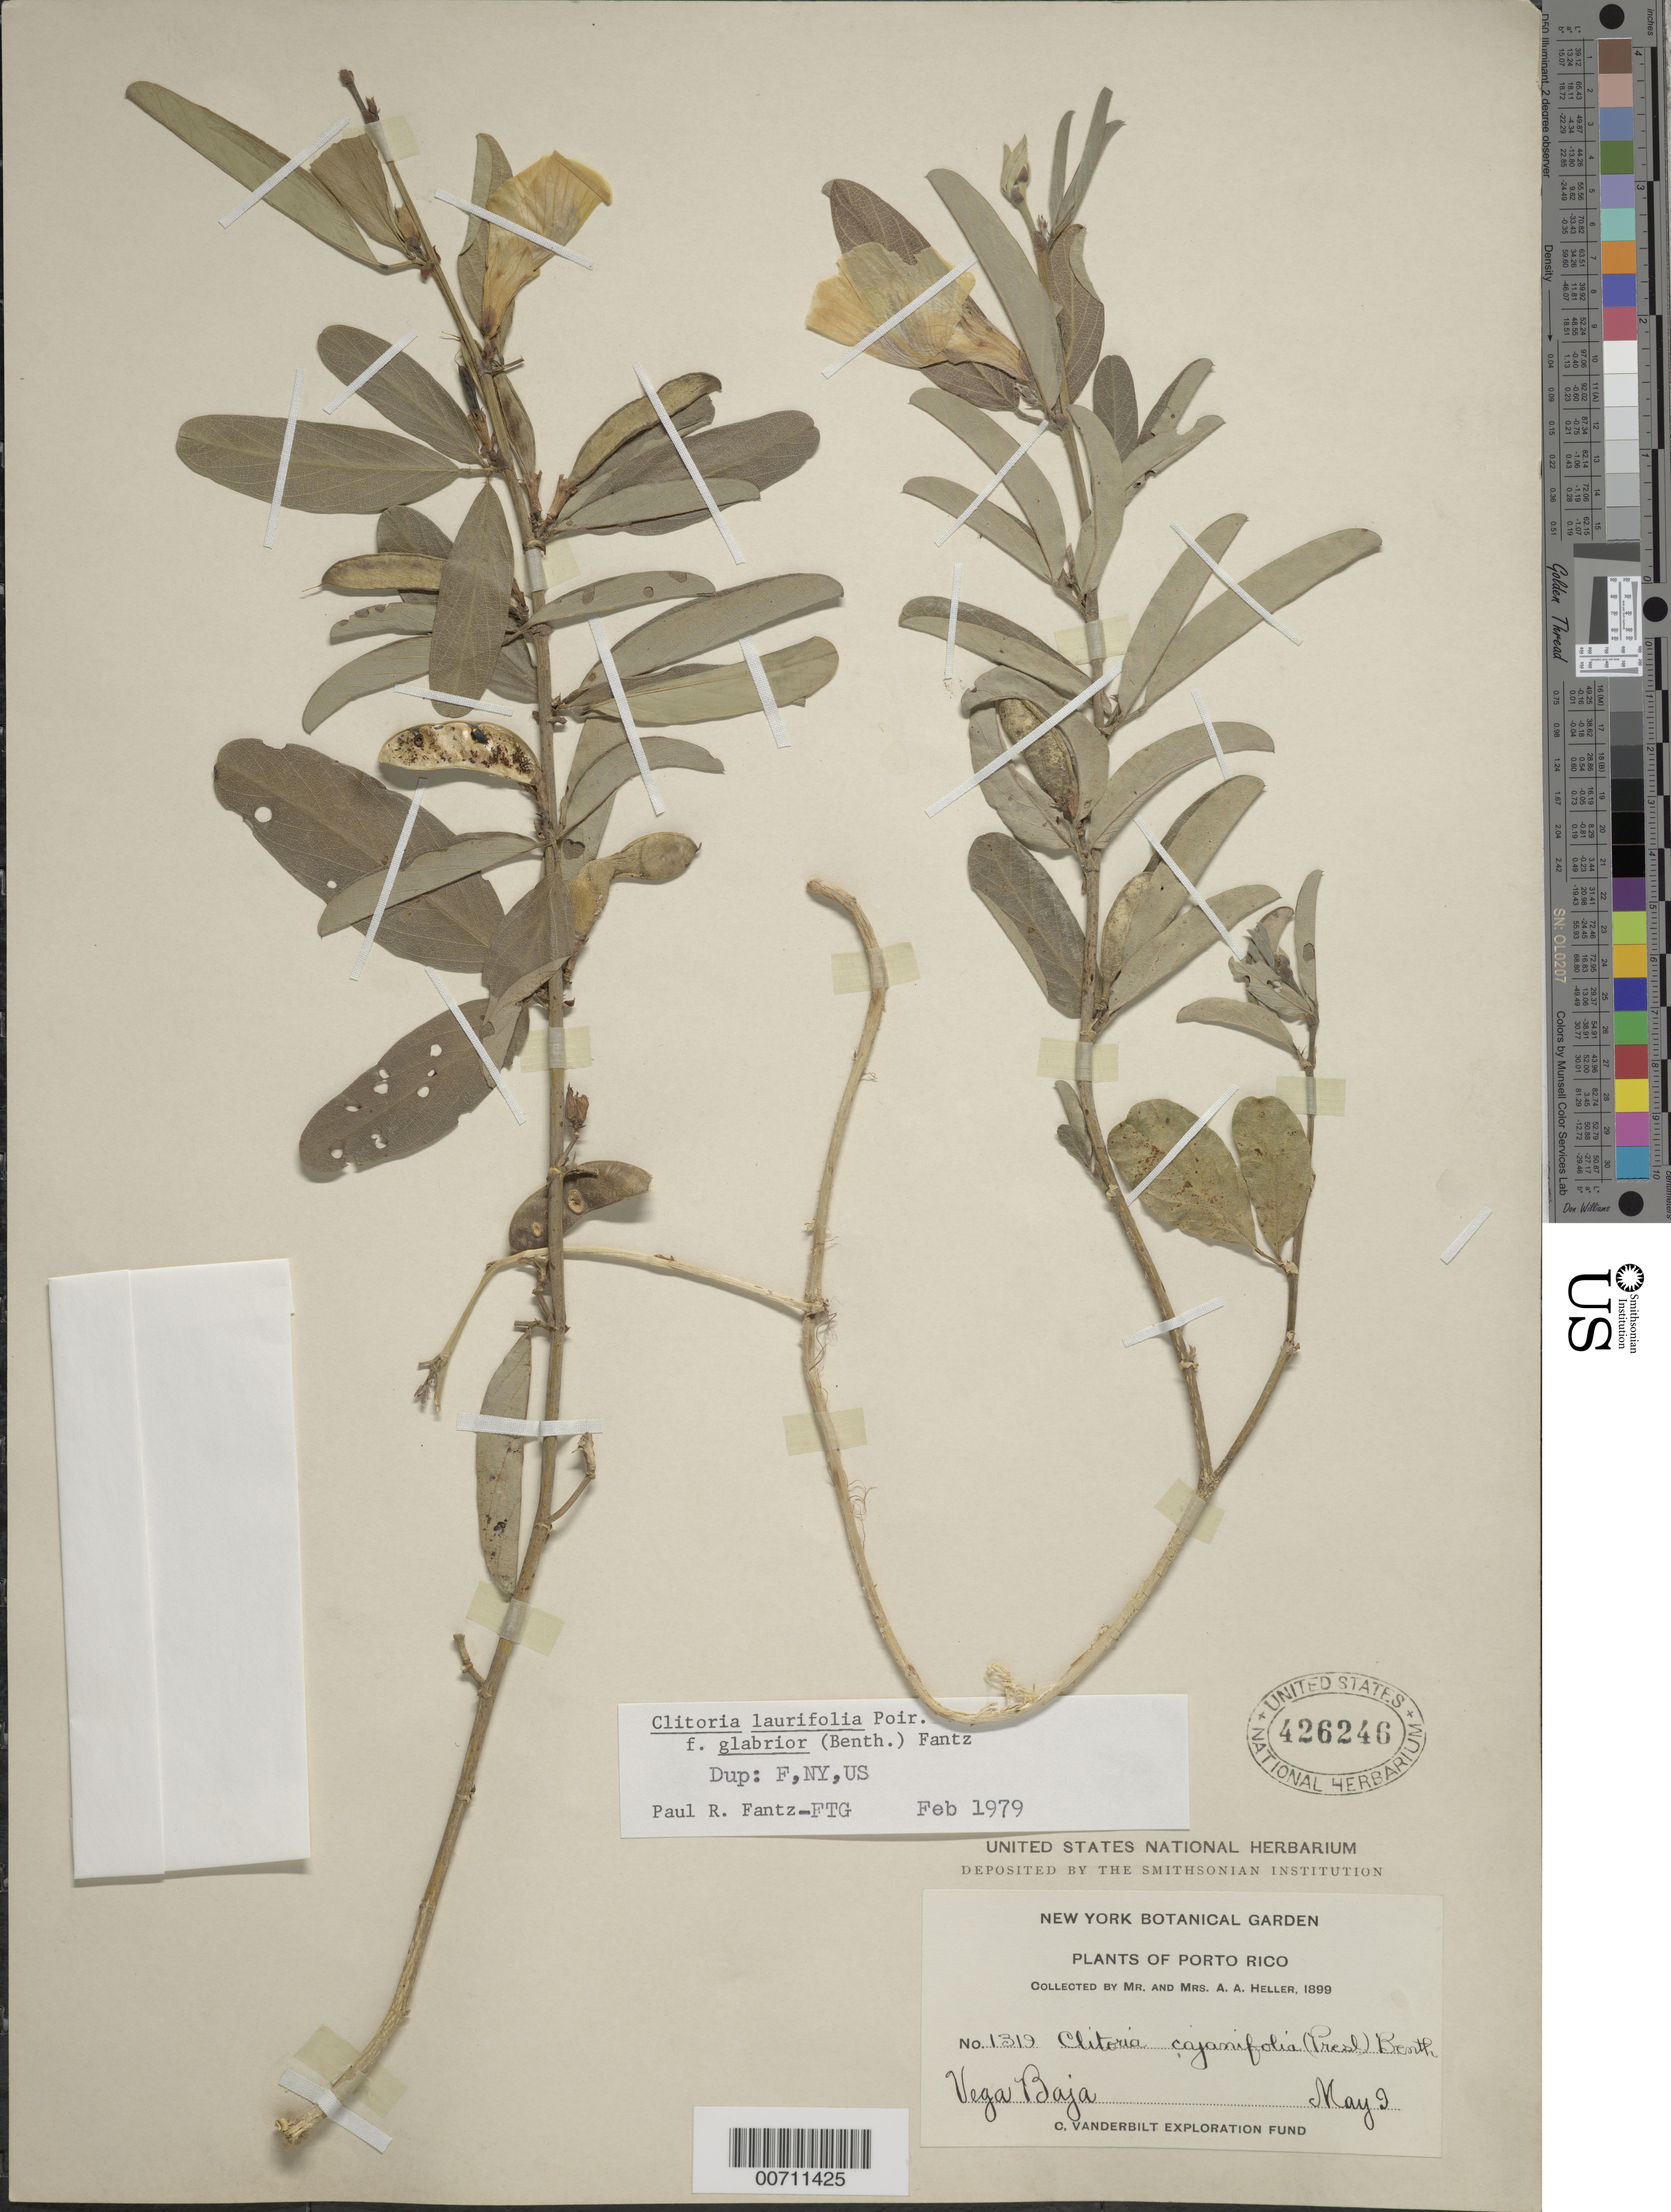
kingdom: Plantae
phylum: Tracheophyta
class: Magnoliopsida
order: Fabales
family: Fabaceae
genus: Clitoria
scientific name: Clitoria laurifolia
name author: Poir.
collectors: A. A. Heller & -- Heller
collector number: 1319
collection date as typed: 09 May 1899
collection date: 1899-05-09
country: Puerto Rico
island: Greater Antilles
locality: Vega Baja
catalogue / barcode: US 426246